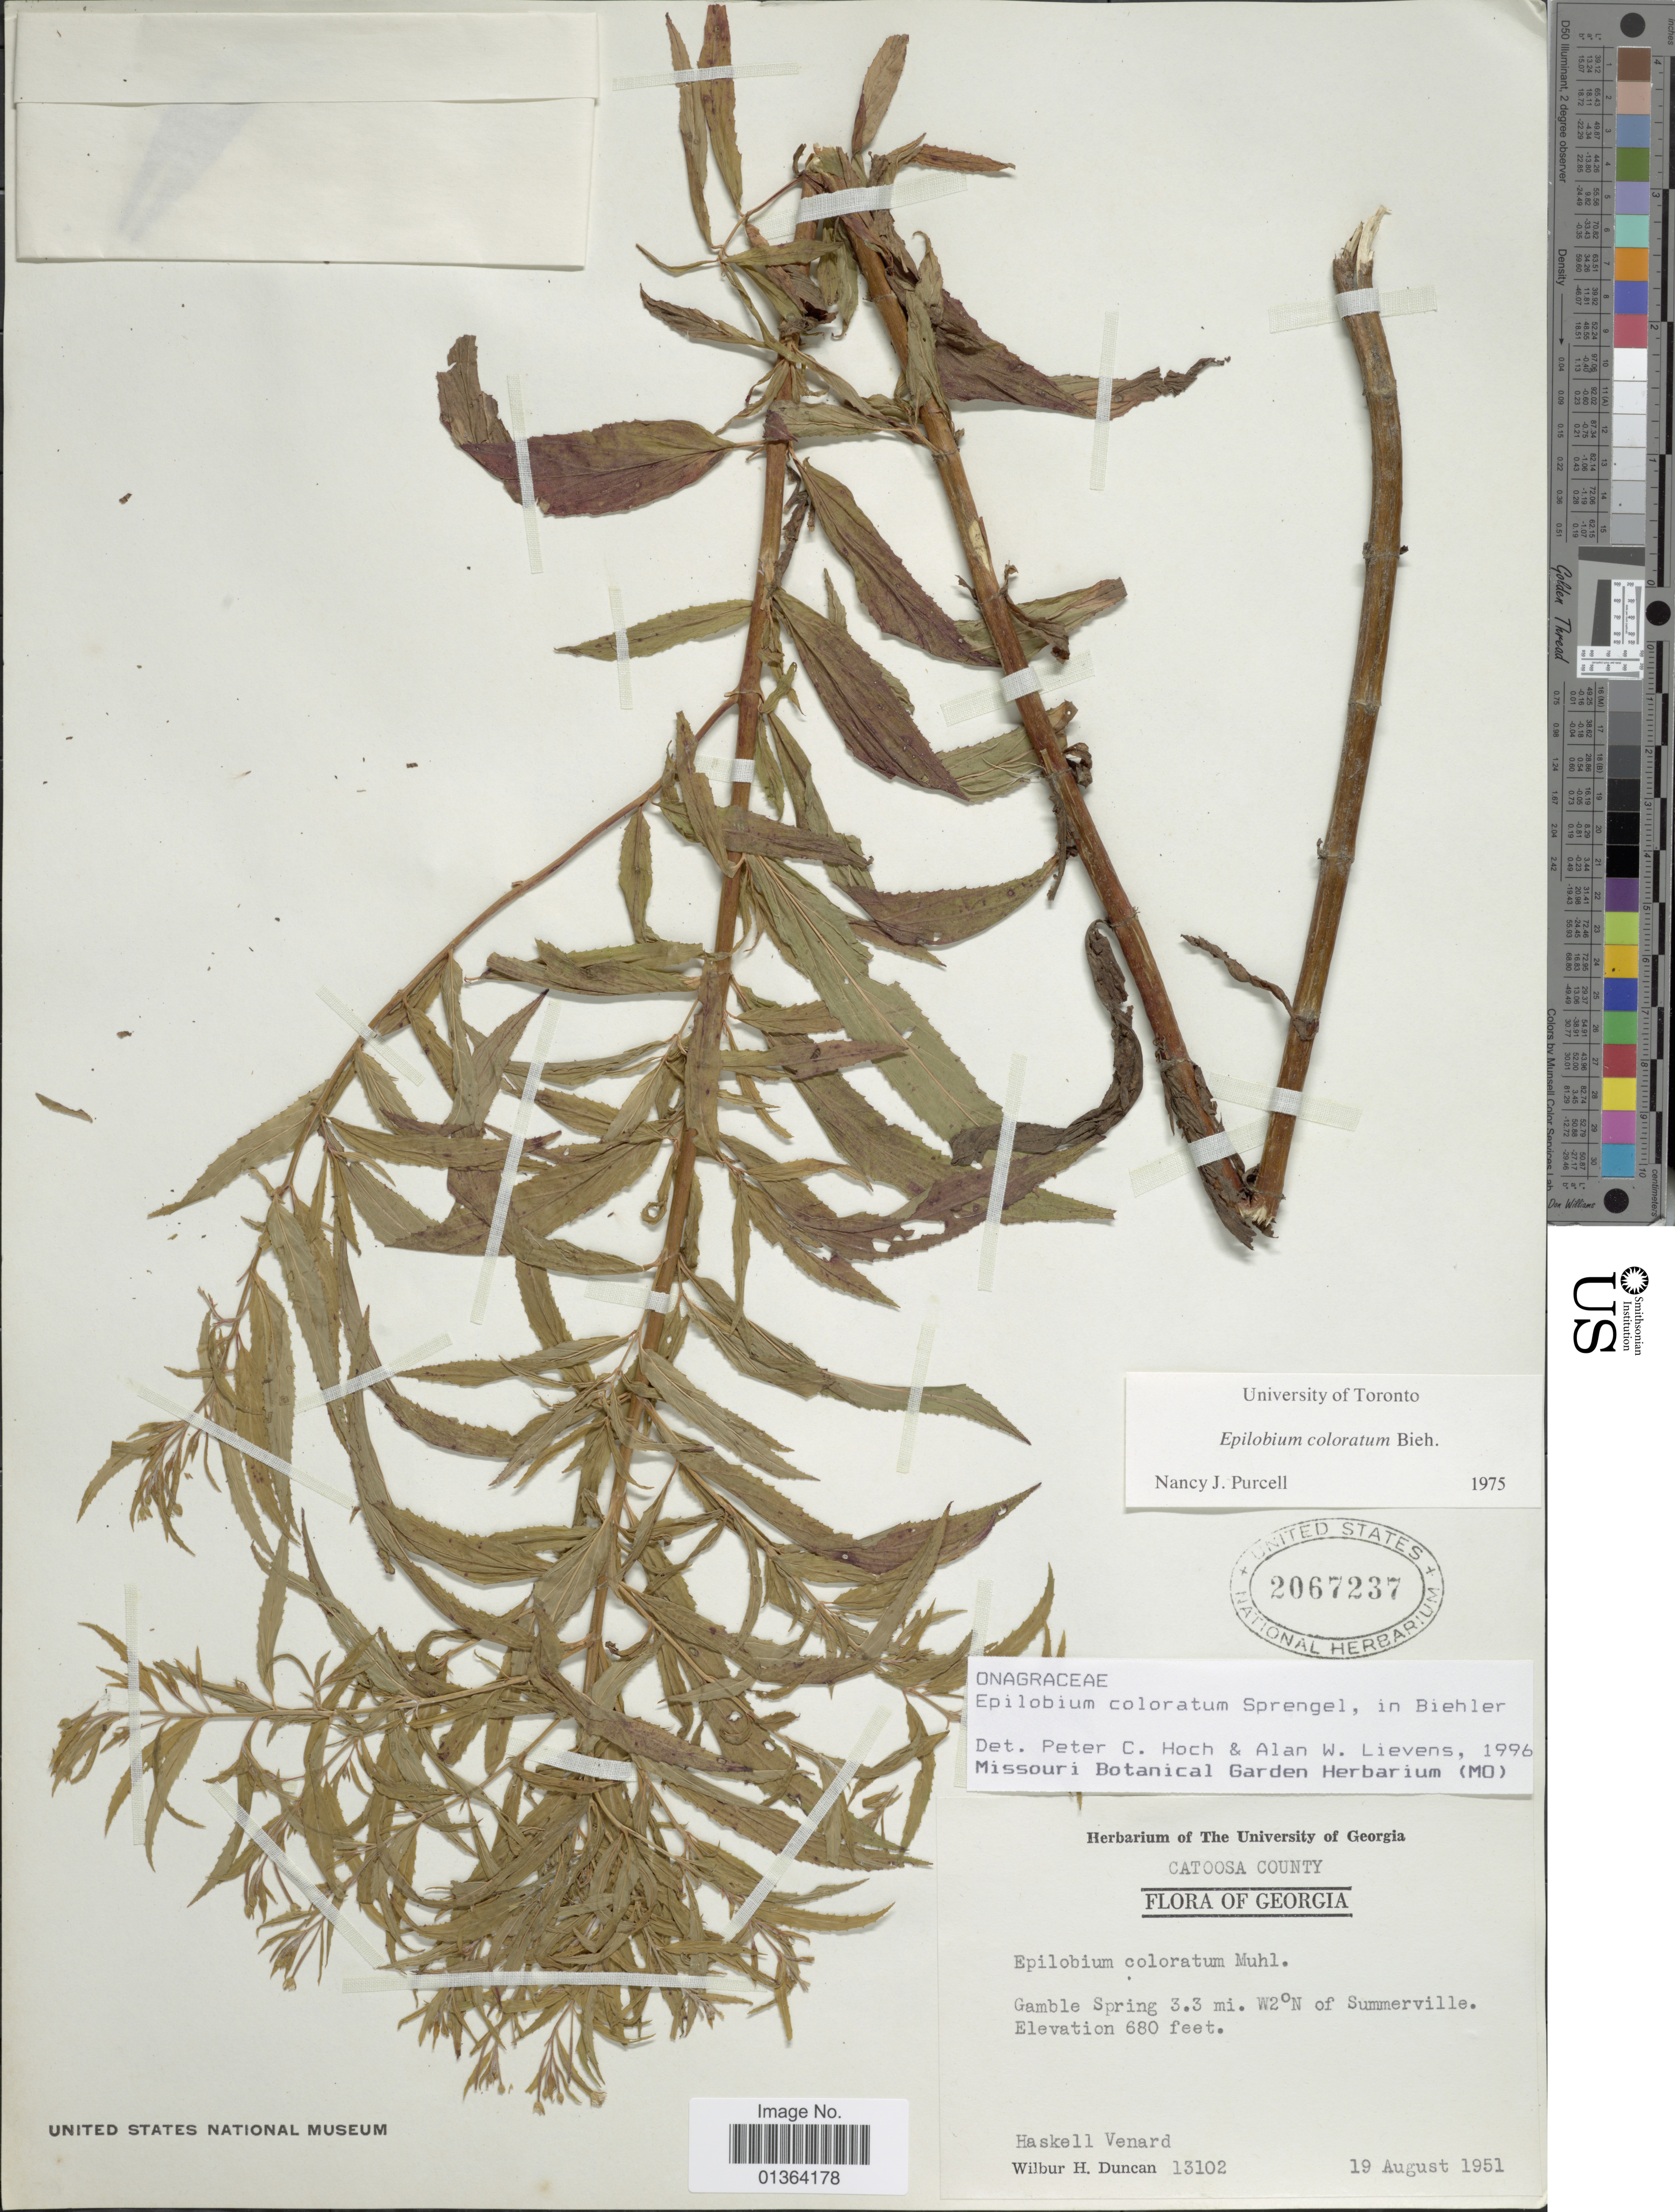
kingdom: Plantae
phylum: Tracheophyta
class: Magnoliopsida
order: Myrtales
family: Onagraceae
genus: Epilobium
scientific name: Epilobium coloratum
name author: Biehler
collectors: W. H. Duncan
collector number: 13102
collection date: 1951-08-19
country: United States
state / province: Georgia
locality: Catoosa County. Gamble Spring 3.3 mi. W2°N of Summerville.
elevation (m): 207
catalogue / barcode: US 2067237